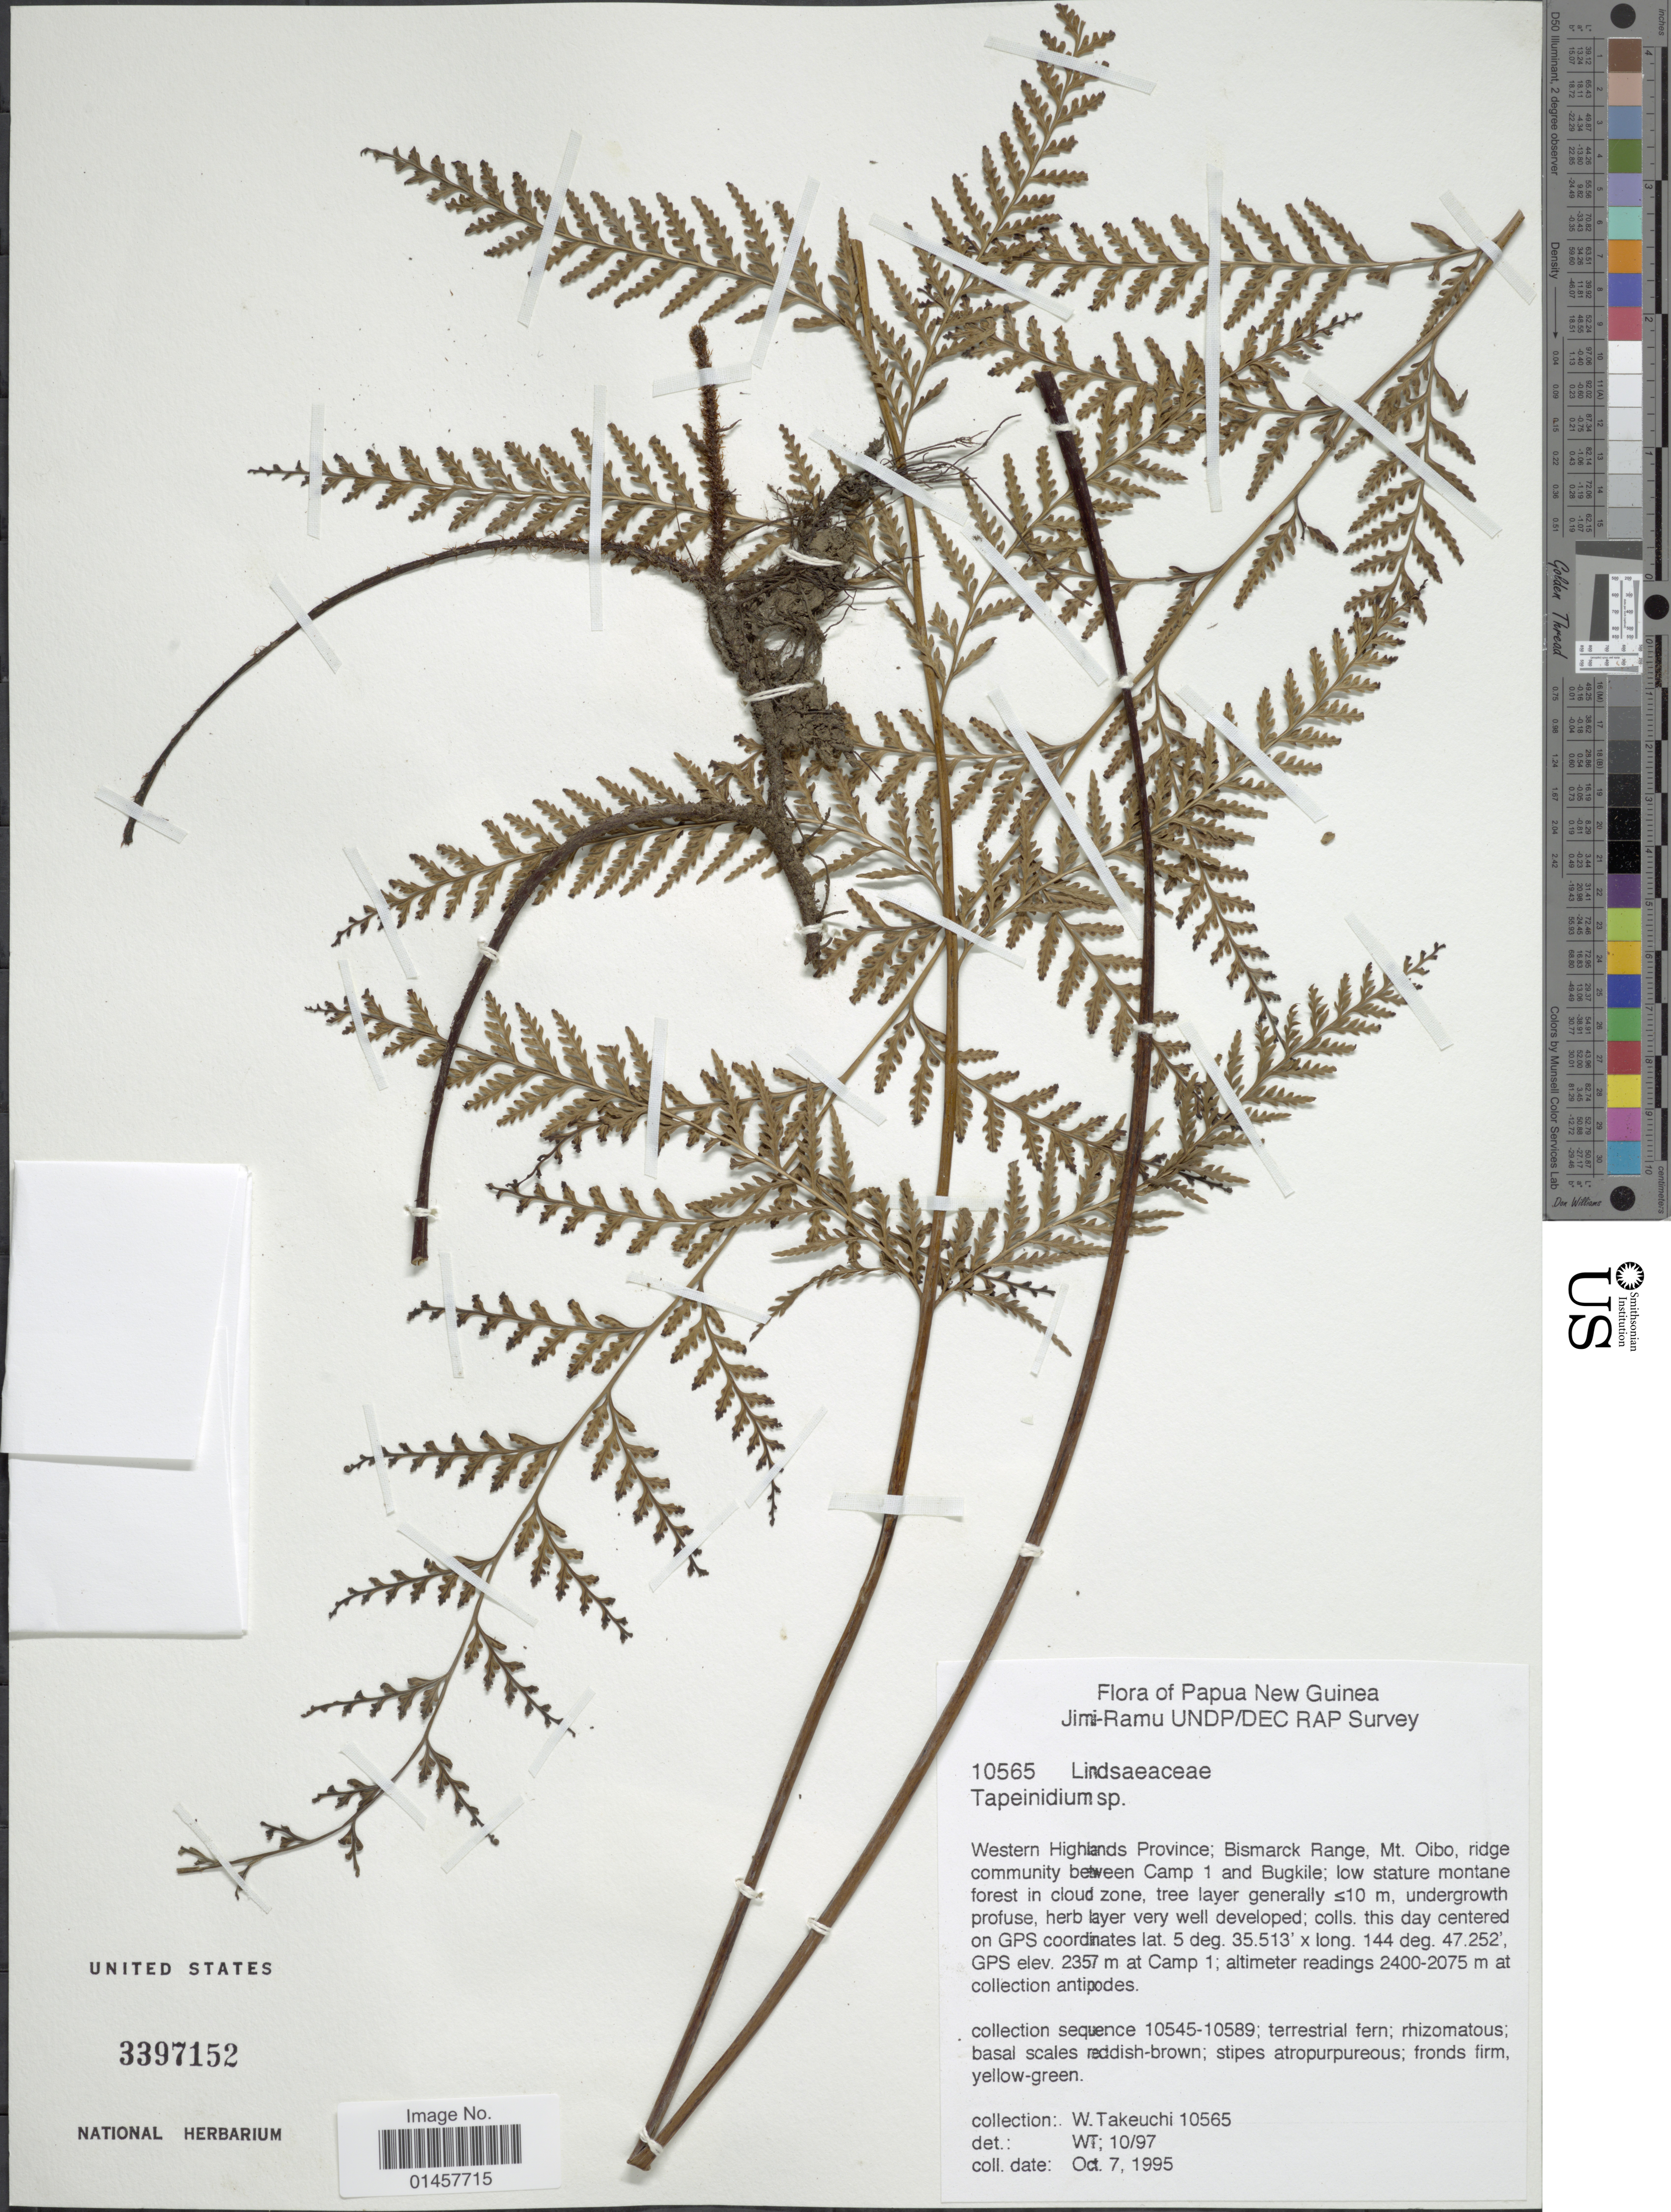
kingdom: Plantae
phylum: Tracheophyta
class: Polypodiopsida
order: Polypodiales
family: Lindsaeaceae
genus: Tapeinidium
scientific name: Tapeinidium sp.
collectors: W. Takeuchi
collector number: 10565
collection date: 1995-10-07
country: Papua New Guinea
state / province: Western Highlands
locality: Papua New Guinea, Western Highlands Province: Bismarck Range, Mt. Oibo, ridge community between camp 1 and Bugkile,at camp1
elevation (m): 2075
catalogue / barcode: US 3397152